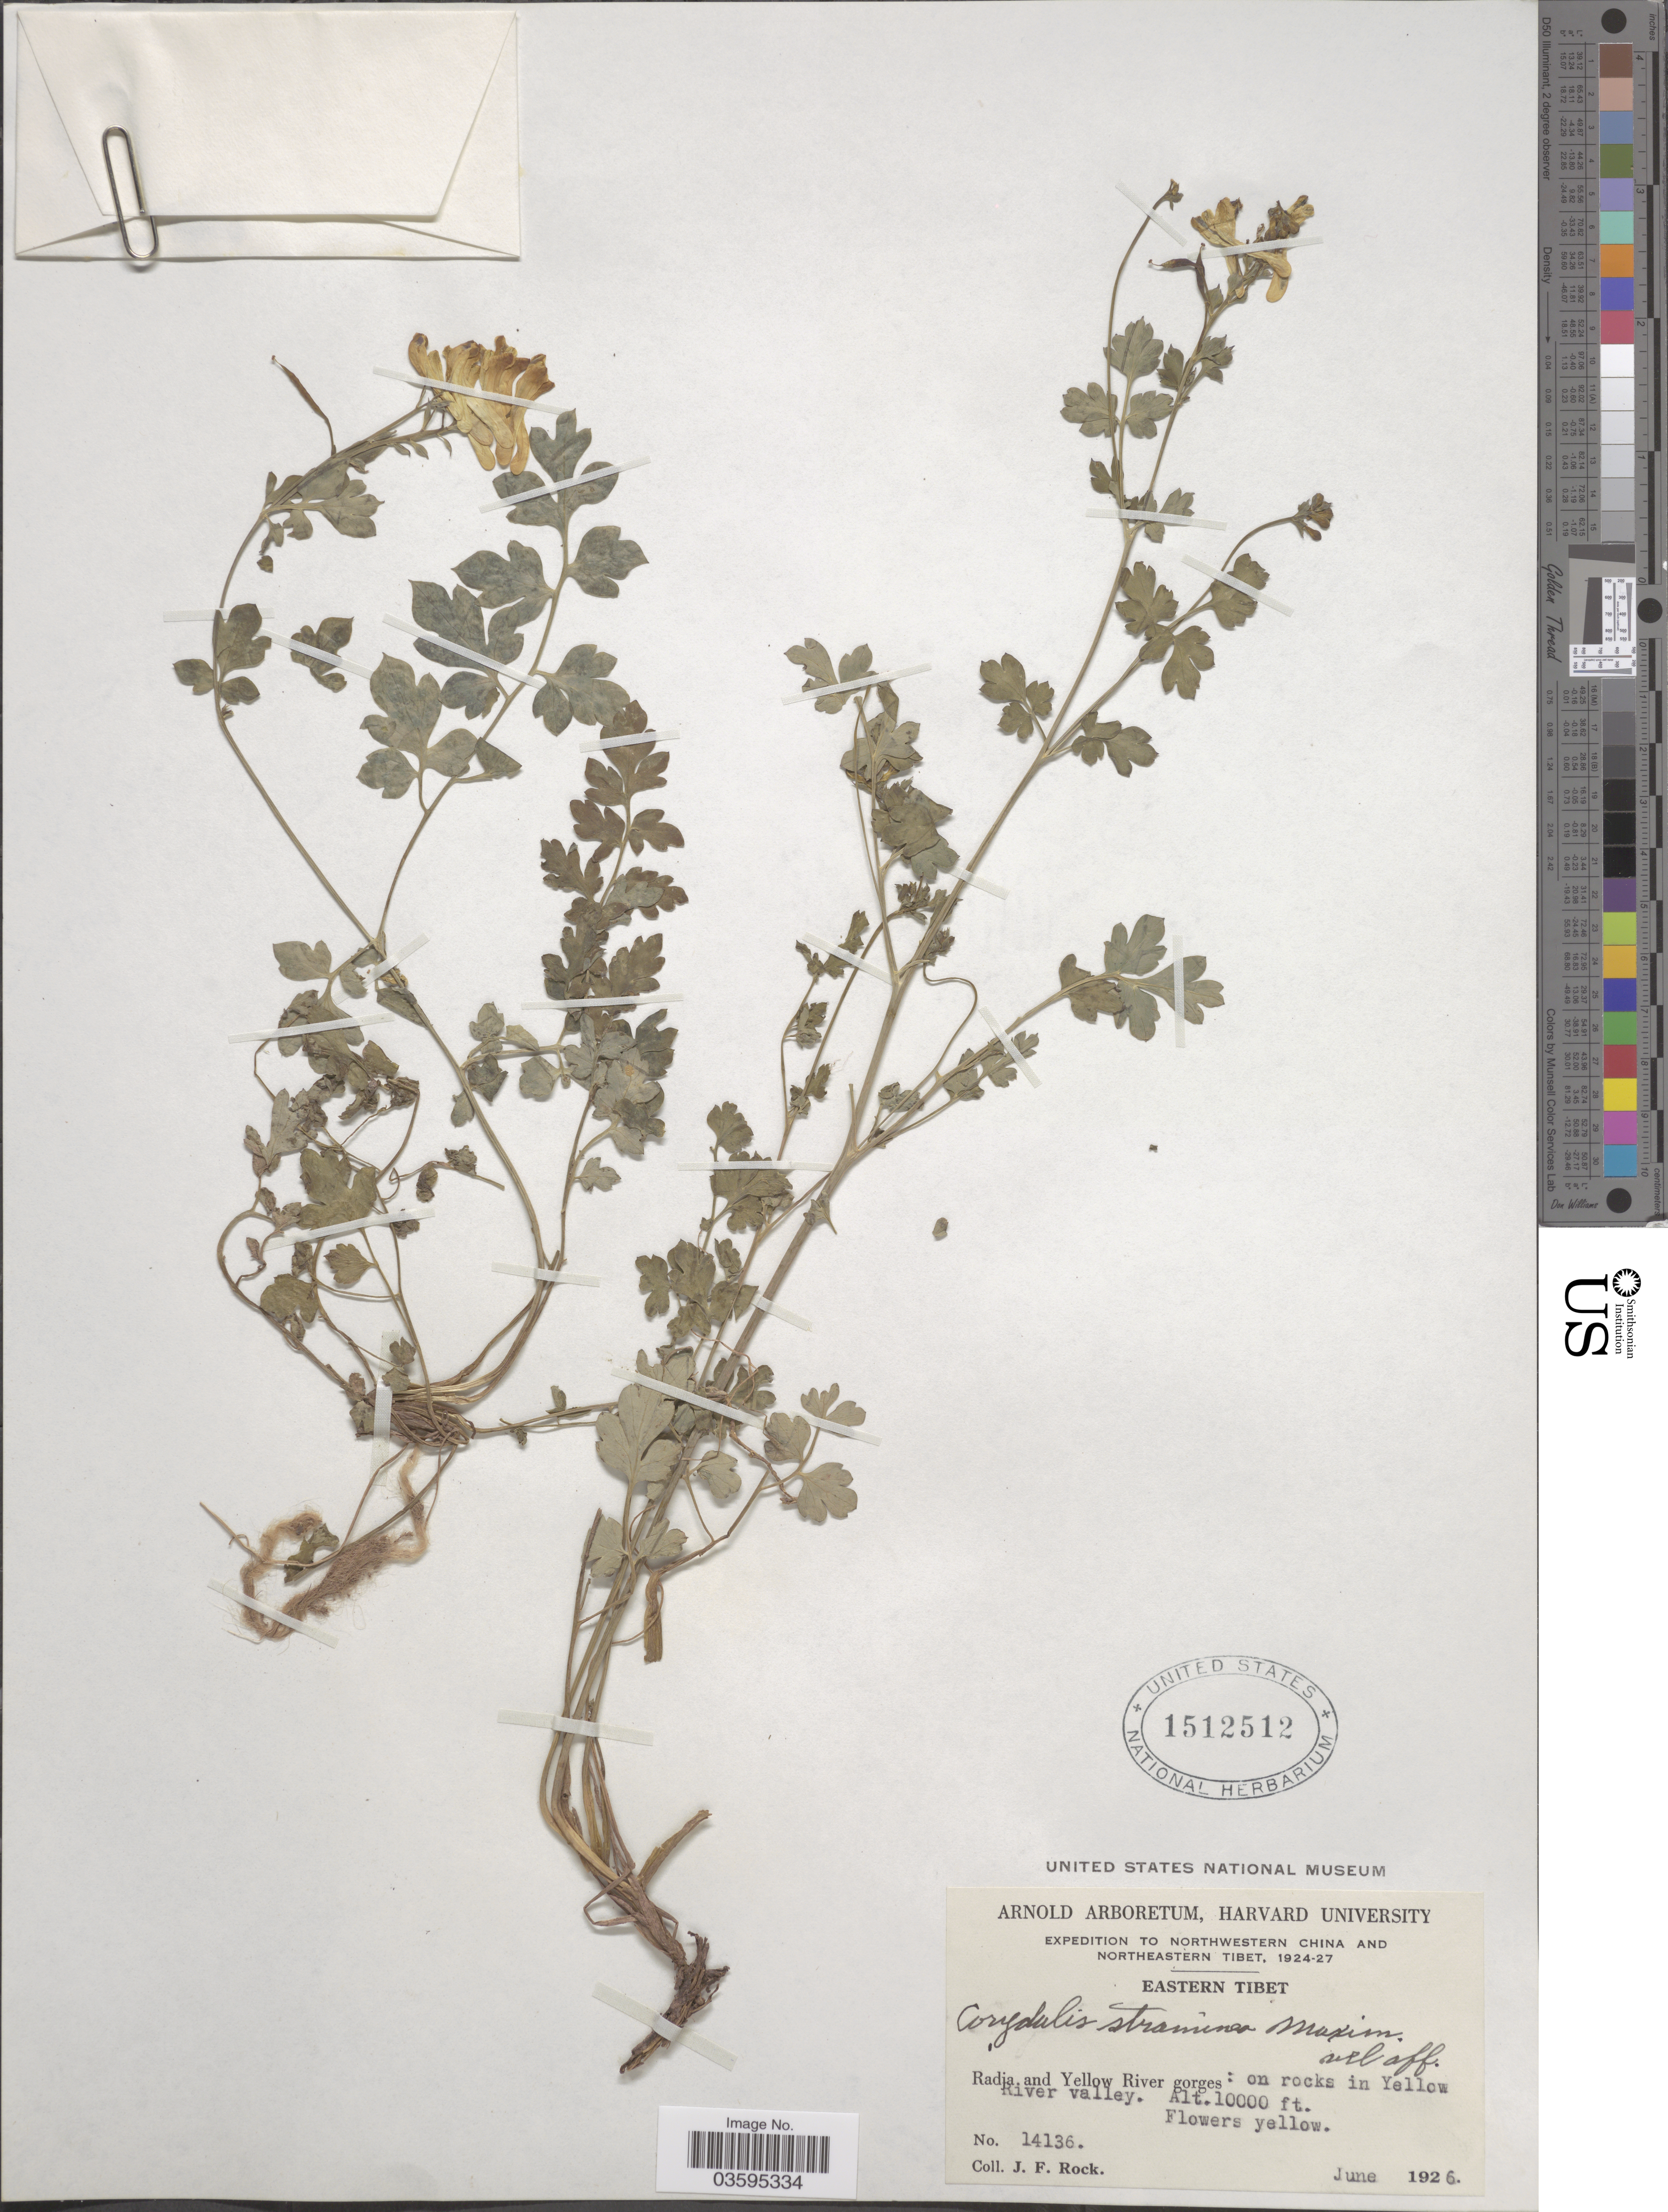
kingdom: Plantae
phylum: Tracheophyta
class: Magnoliopsida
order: Ranunculales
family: Papaveraceae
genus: Corydalis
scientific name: Corydalis straminea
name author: Maxim. ex Hemsl.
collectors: J. Rock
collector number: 14136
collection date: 1926-06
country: China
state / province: Xizang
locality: Northeastern Tibet. Eastern Tibet. Radja and Yellow River gorges: on rocks in Yellow River valley.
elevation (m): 3048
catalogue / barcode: US 1512512